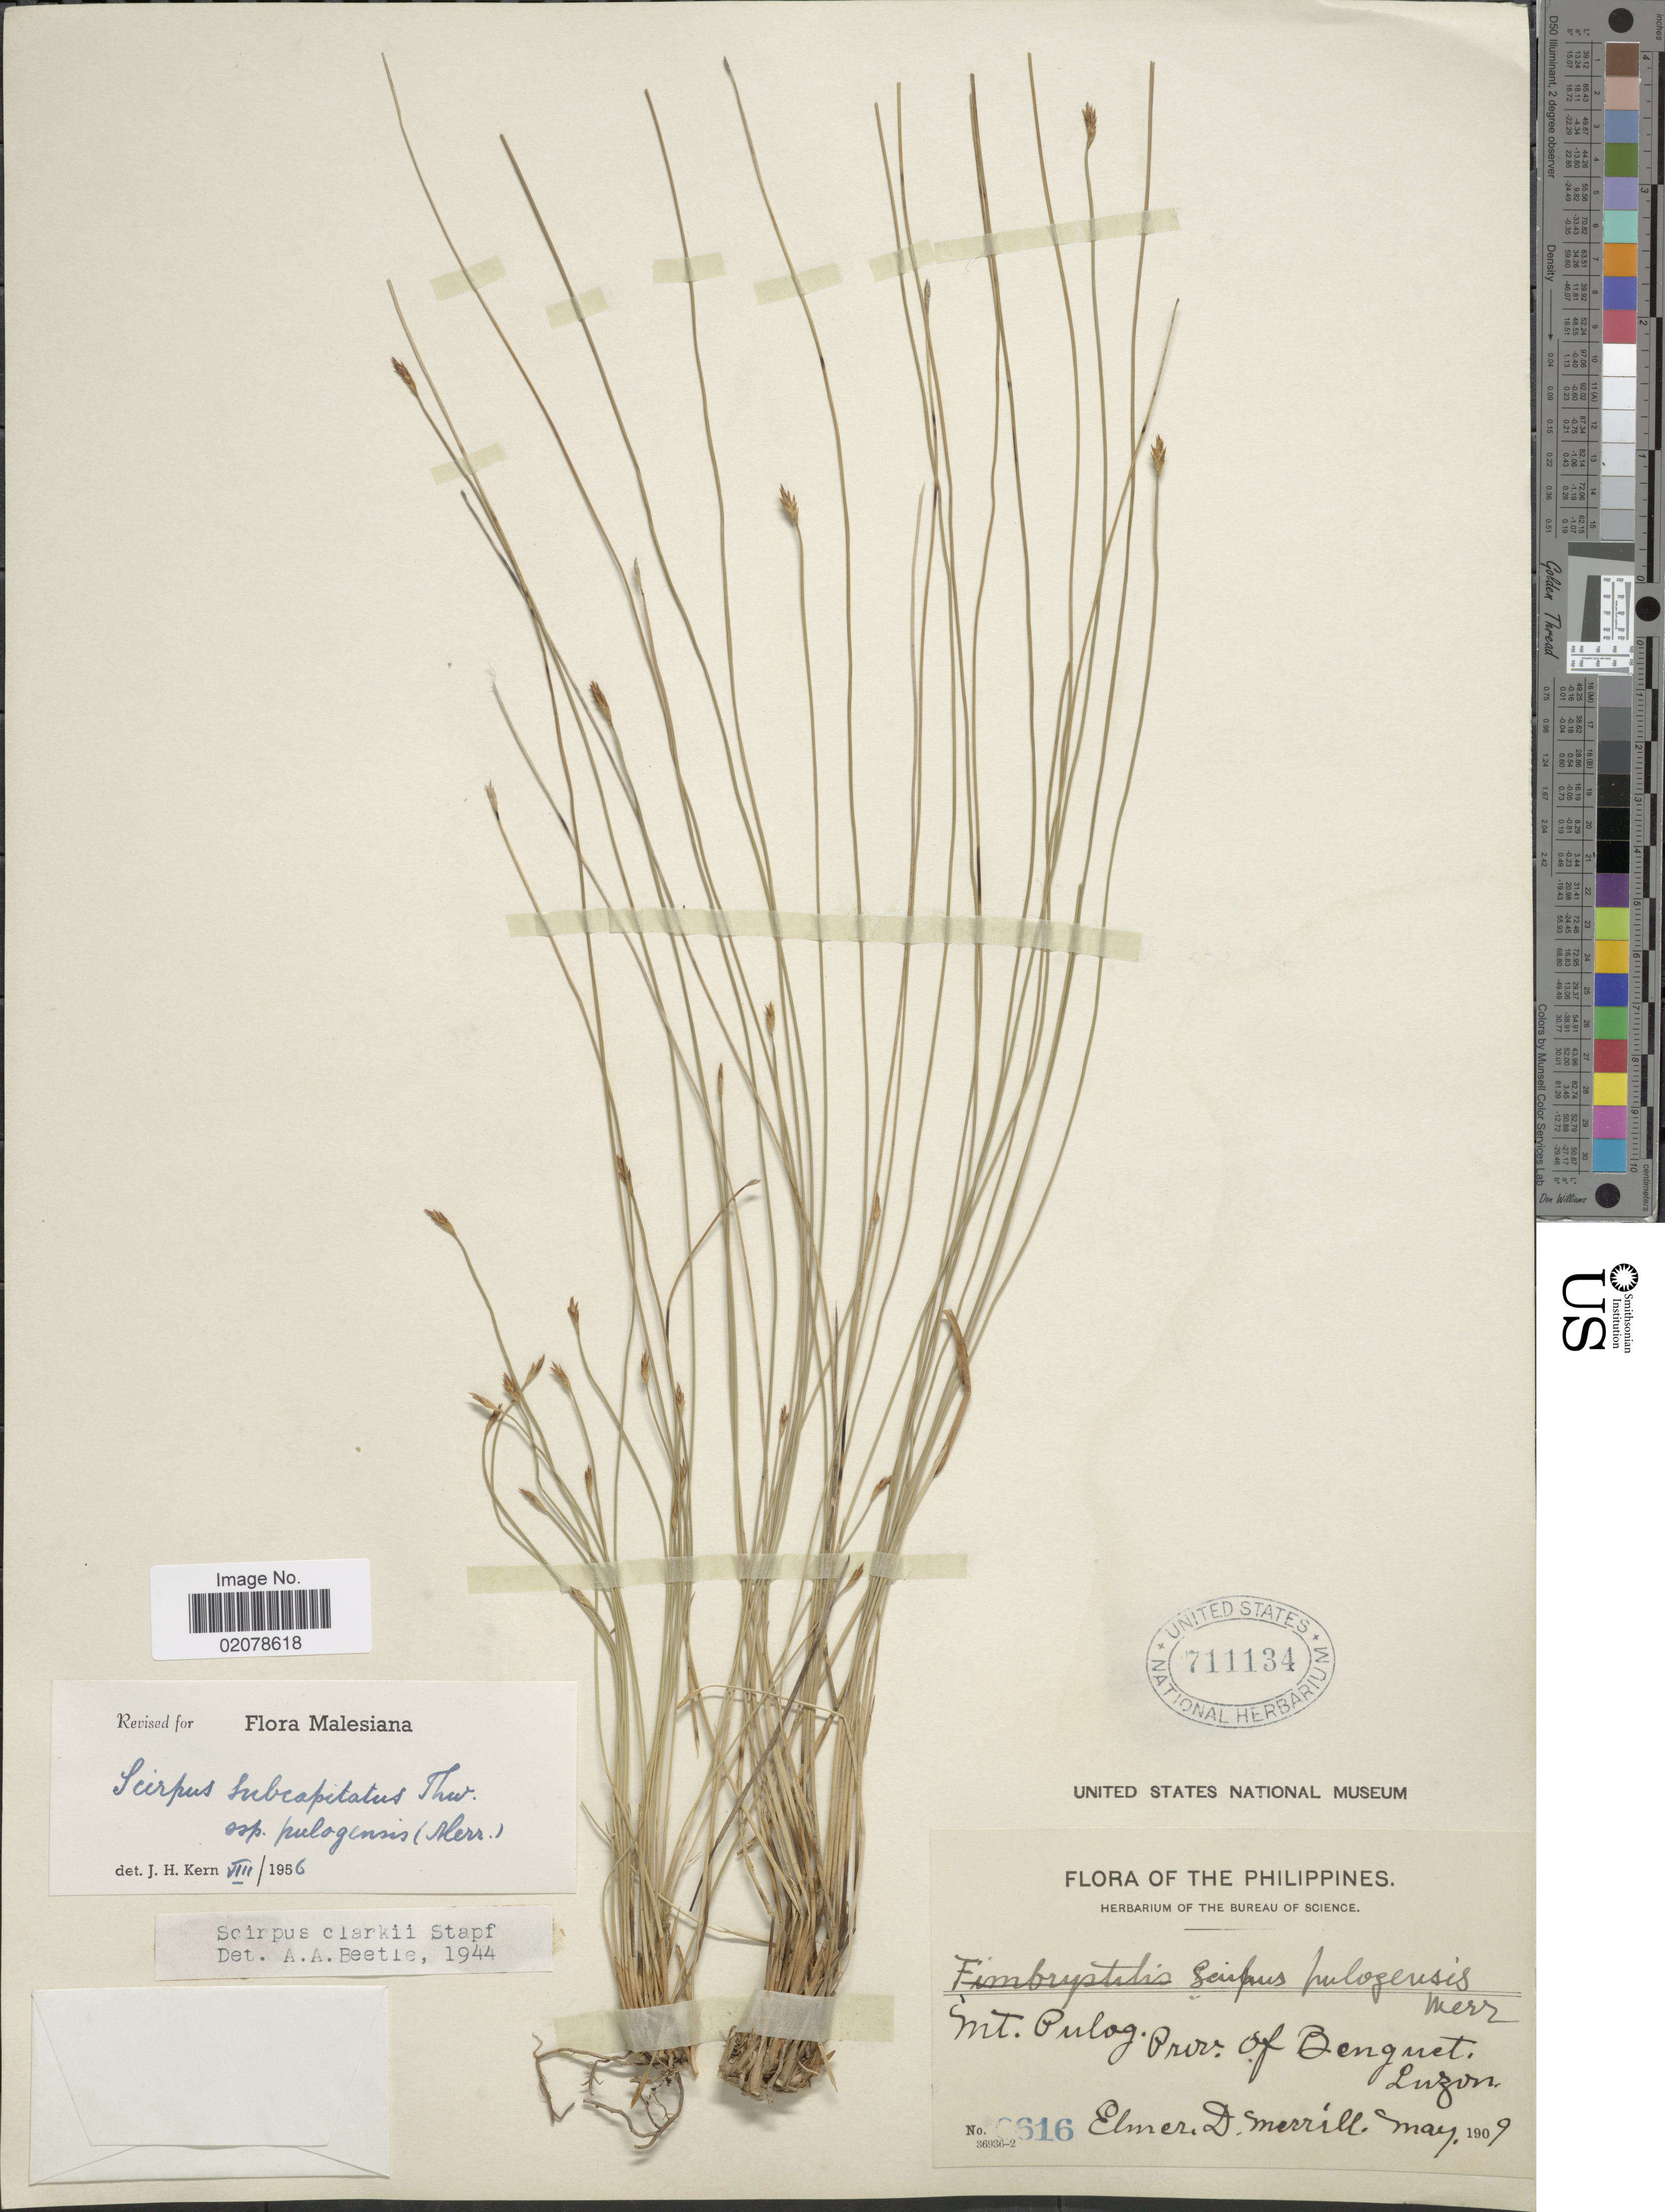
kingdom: Plantae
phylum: Tracheophyta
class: Liliopsida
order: Poales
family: Cyperaceae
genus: Trichophorum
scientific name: Trichophorum subcapitatum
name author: (Thwaites & Hook.) D.A. Simpson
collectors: E. D. Merrill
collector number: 6616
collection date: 1909-05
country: Philippines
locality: Mt. Pulog, Prov. of Benguet, Luzon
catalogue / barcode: US 711134